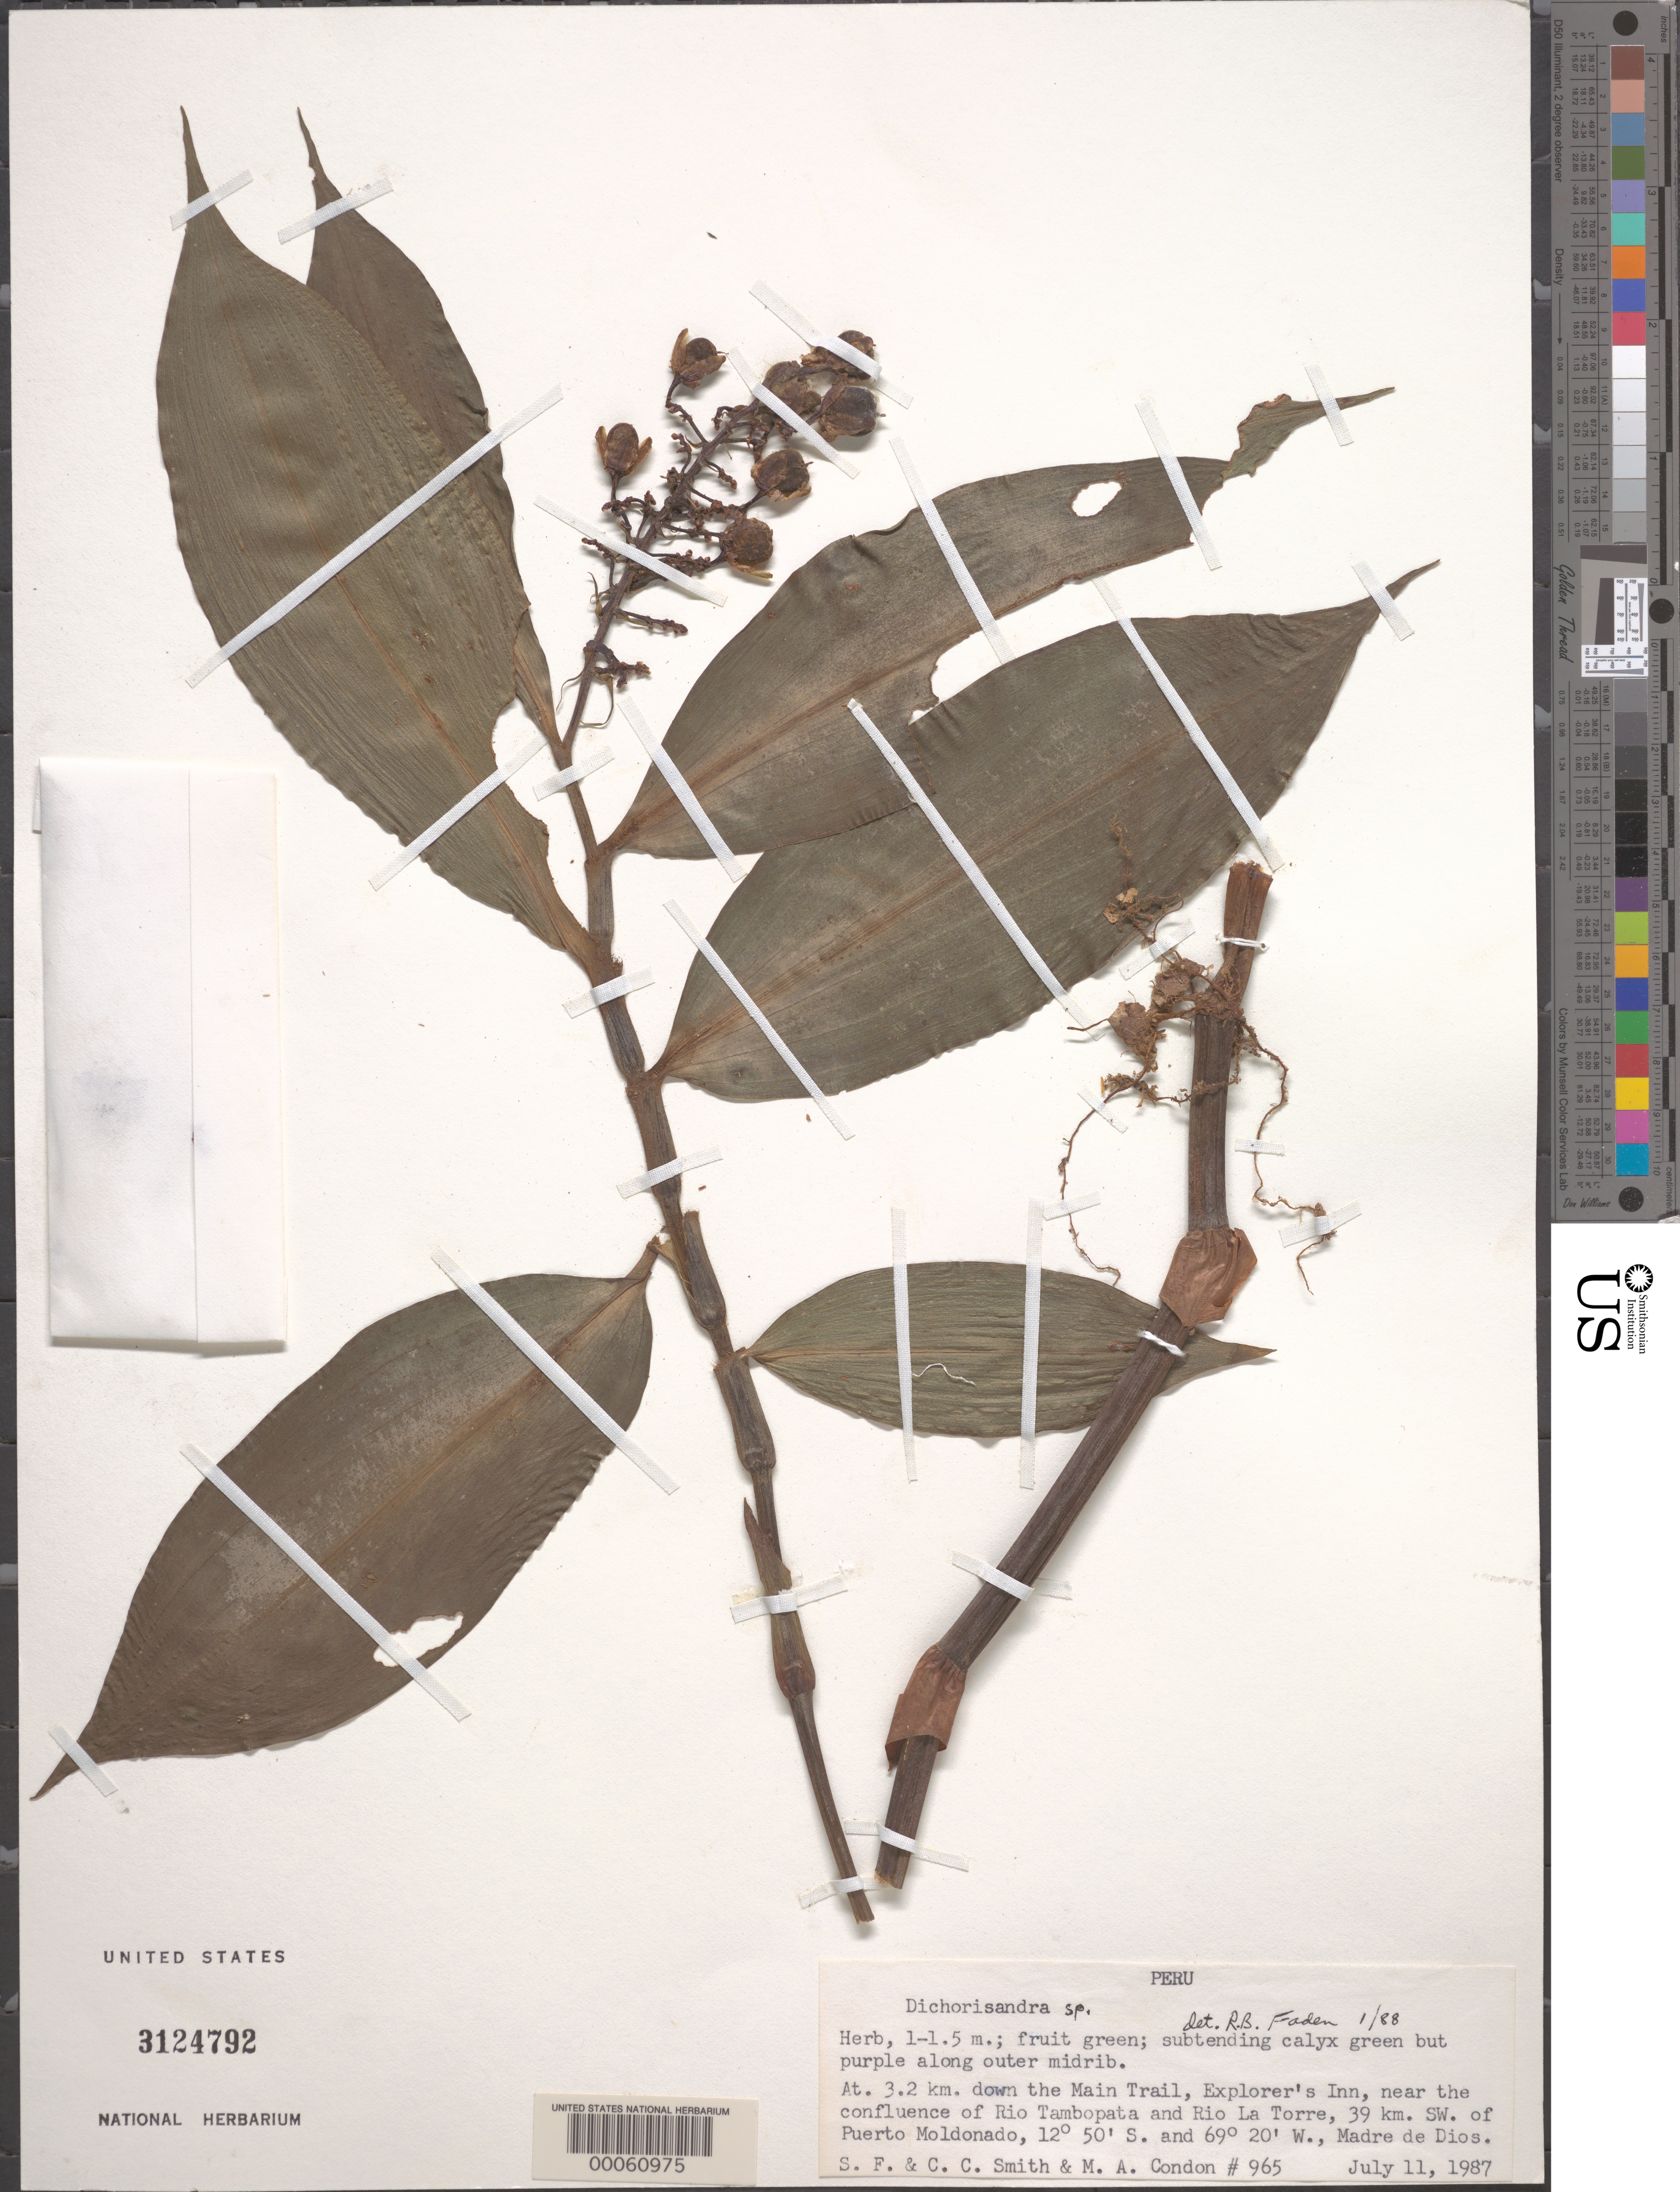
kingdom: Plantae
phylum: Tracheophyta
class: Liliopsida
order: Commelinales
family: Commelinaceae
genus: Dichorisandra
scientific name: Dichorisandra sp.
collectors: S.F. Smith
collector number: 965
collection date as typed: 11 Jul 1987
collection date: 1987-07-11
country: Peru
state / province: Madre de Dios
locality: Near confluence of rio tambopata and rio la torre 39 km sw of puerto moldonado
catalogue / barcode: US 3124792